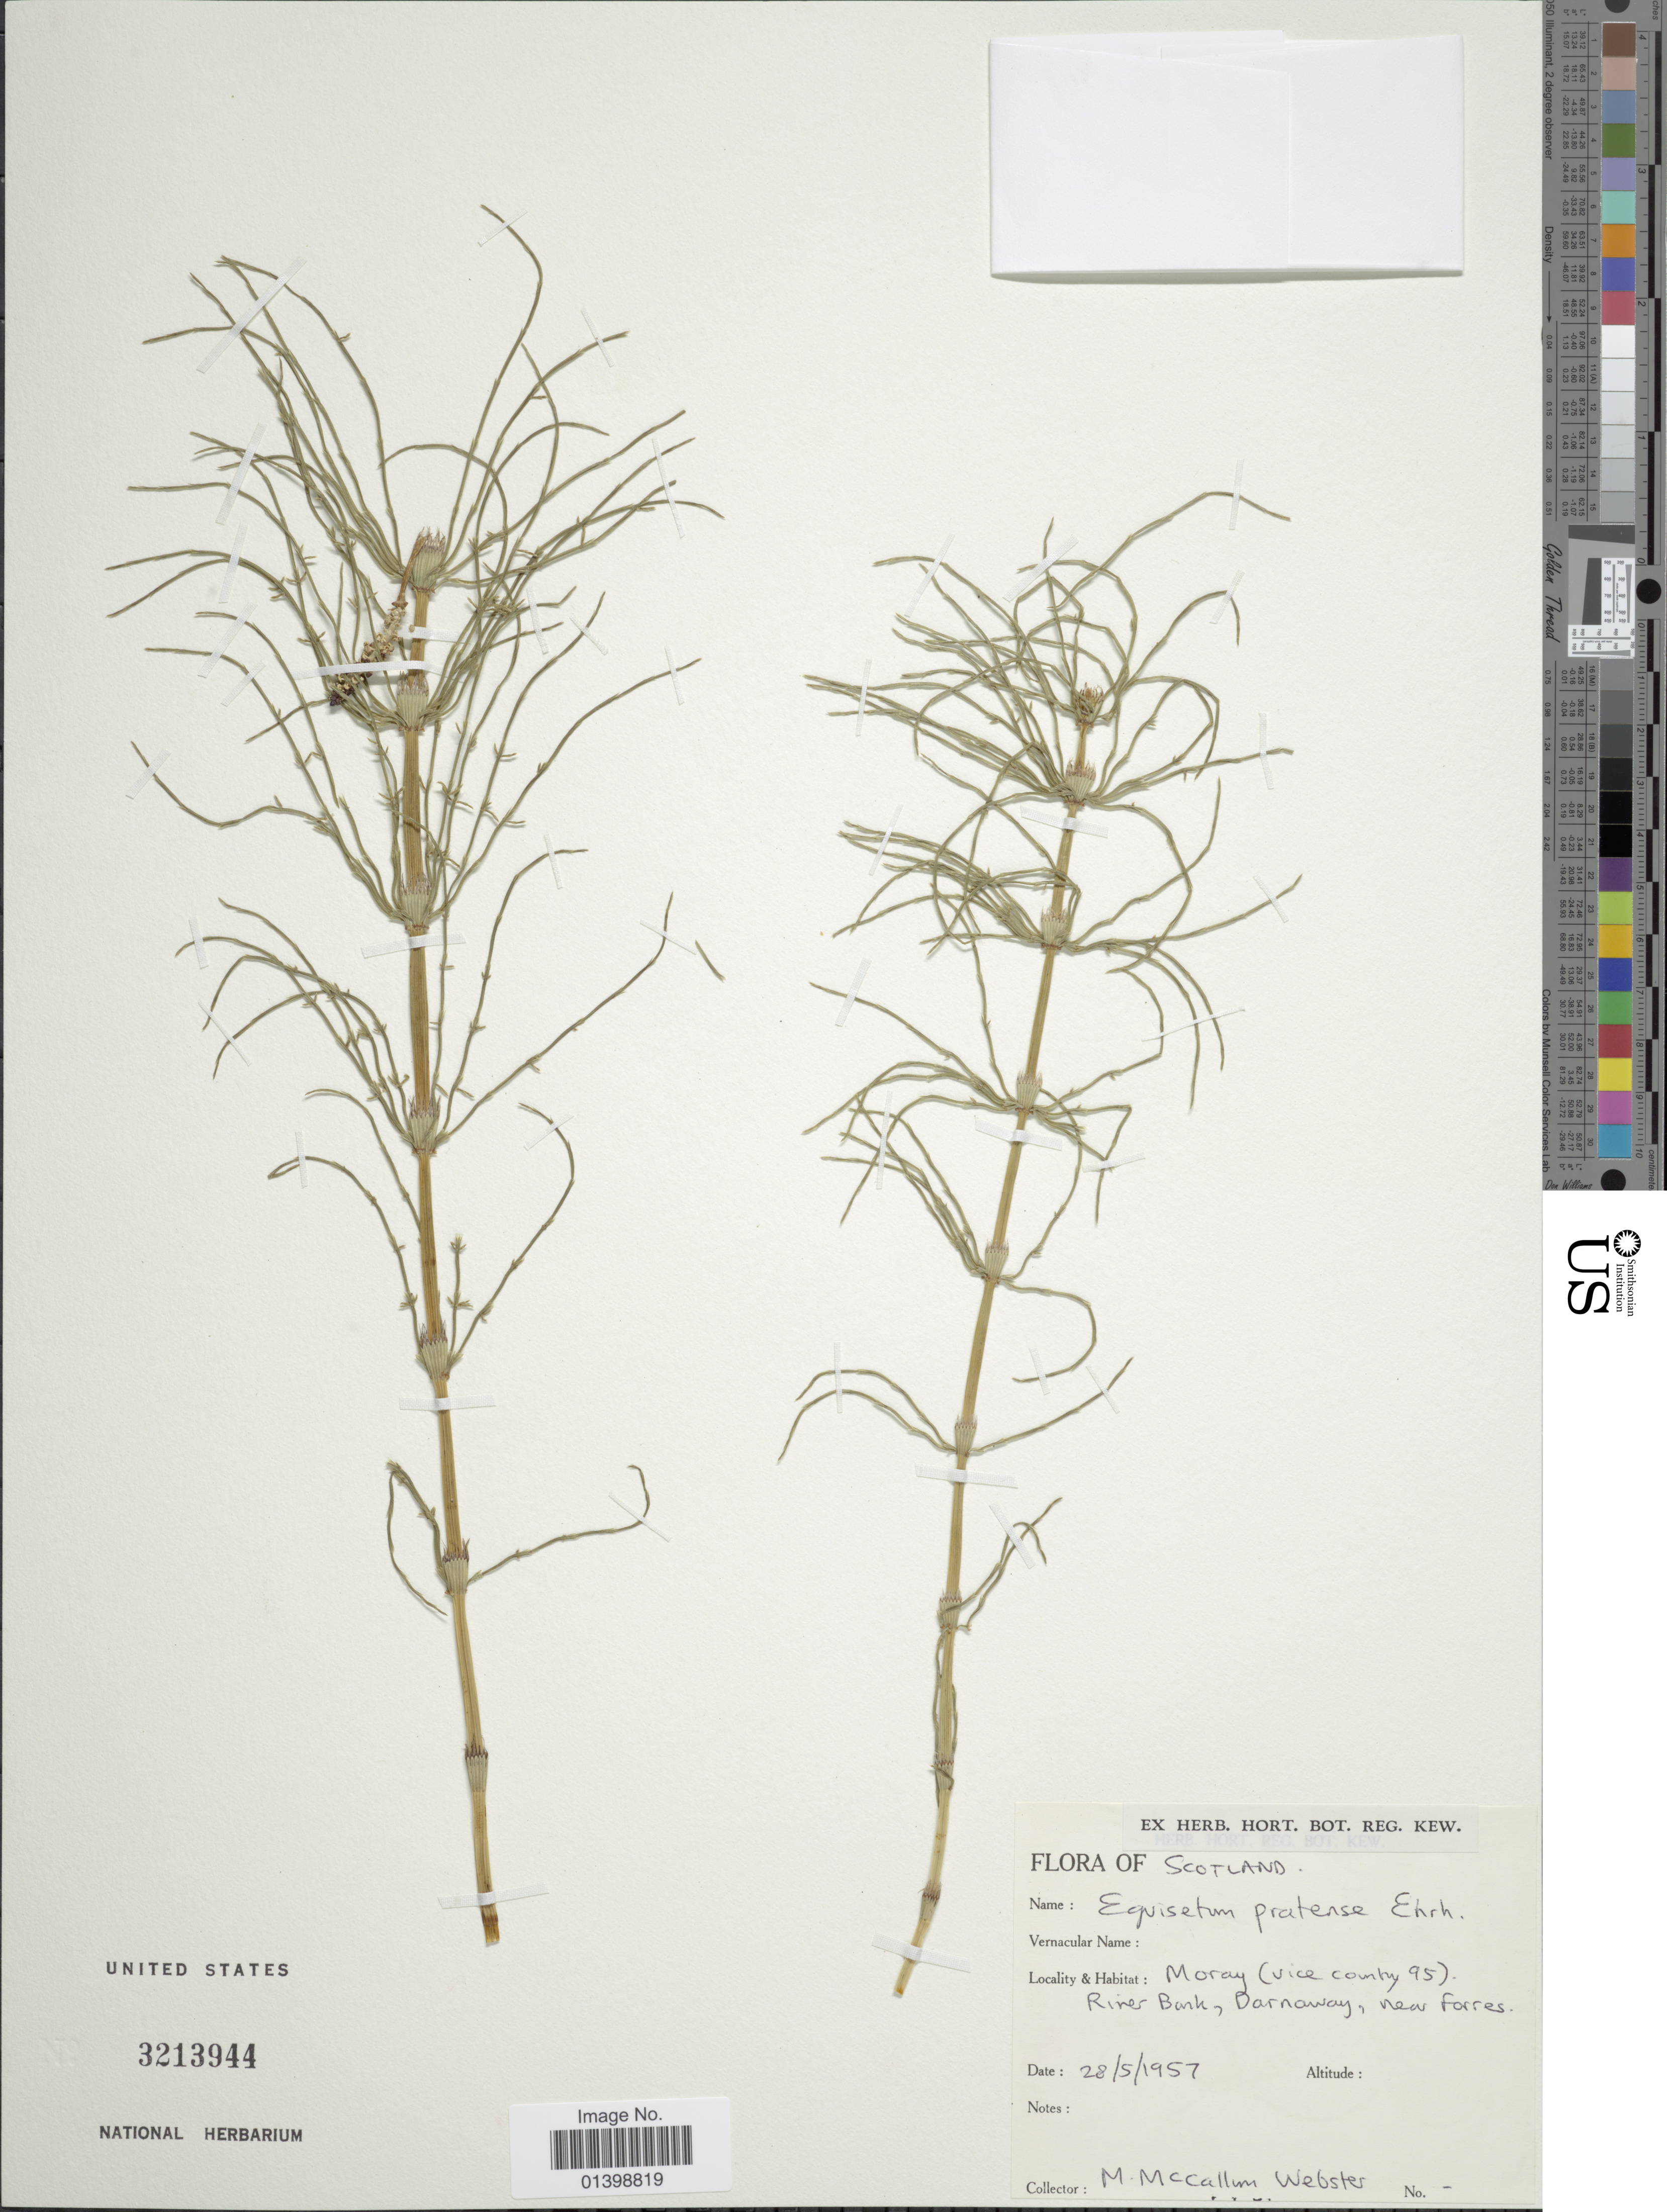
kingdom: Plantae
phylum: Tracheophyta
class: Polypodiopsida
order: Equisetales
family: Equisetaceae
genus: Equisetum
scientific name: Equisetum palustre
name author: L.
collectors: M. McCallm Webster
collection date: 1957-05-28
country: United Kingdom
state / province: Scotland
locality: Moray (vice county 95) River bank, Darnway, near farres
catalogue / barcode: US 3213944